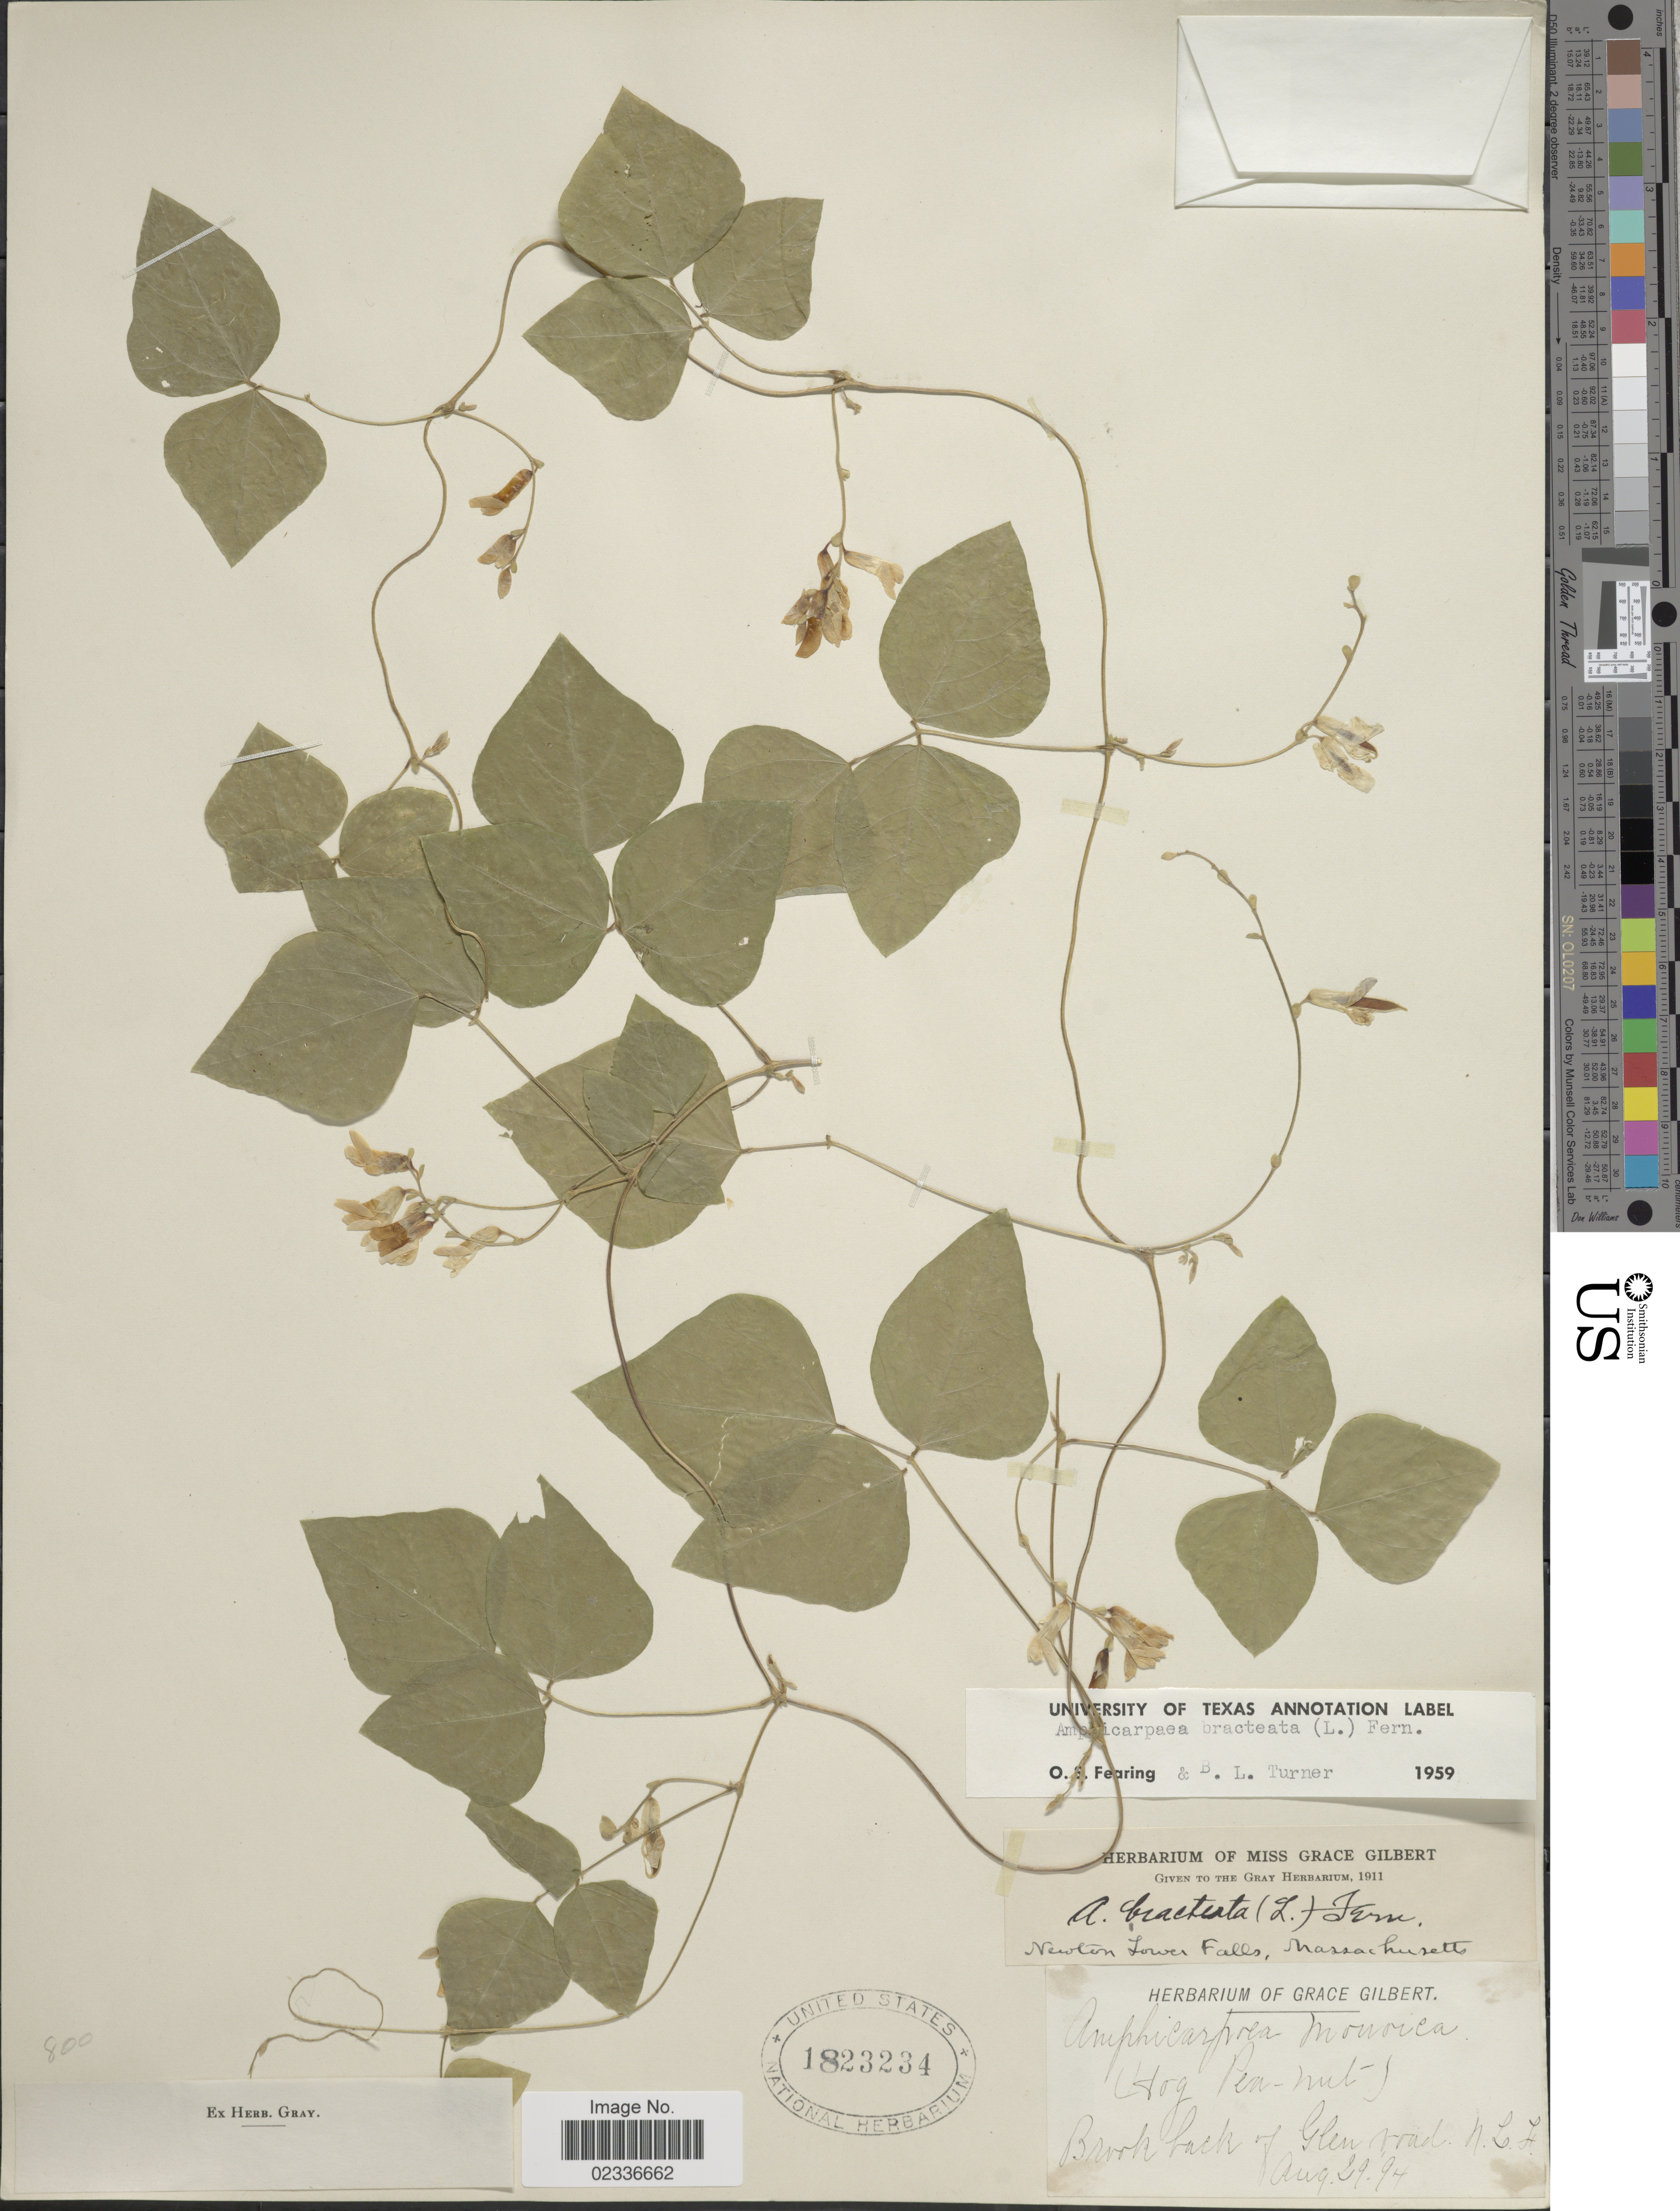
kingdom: Plantae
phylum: Tracheophyta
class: Magnoliopsida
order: Fabales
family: Fabaceae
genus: Amphicarpaea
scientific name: Amphicarpaea bracteata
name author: (L.) Fernald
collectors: Ex herb. Grace Gilbert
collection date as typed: Transcribed d/m/y: /8/94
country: United States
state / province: Massachusetts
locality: Brookback of Glen road N.L.H., (Hog Pea-nut) [unsure placement] Newton Lower Falls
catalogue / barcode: US 1823234